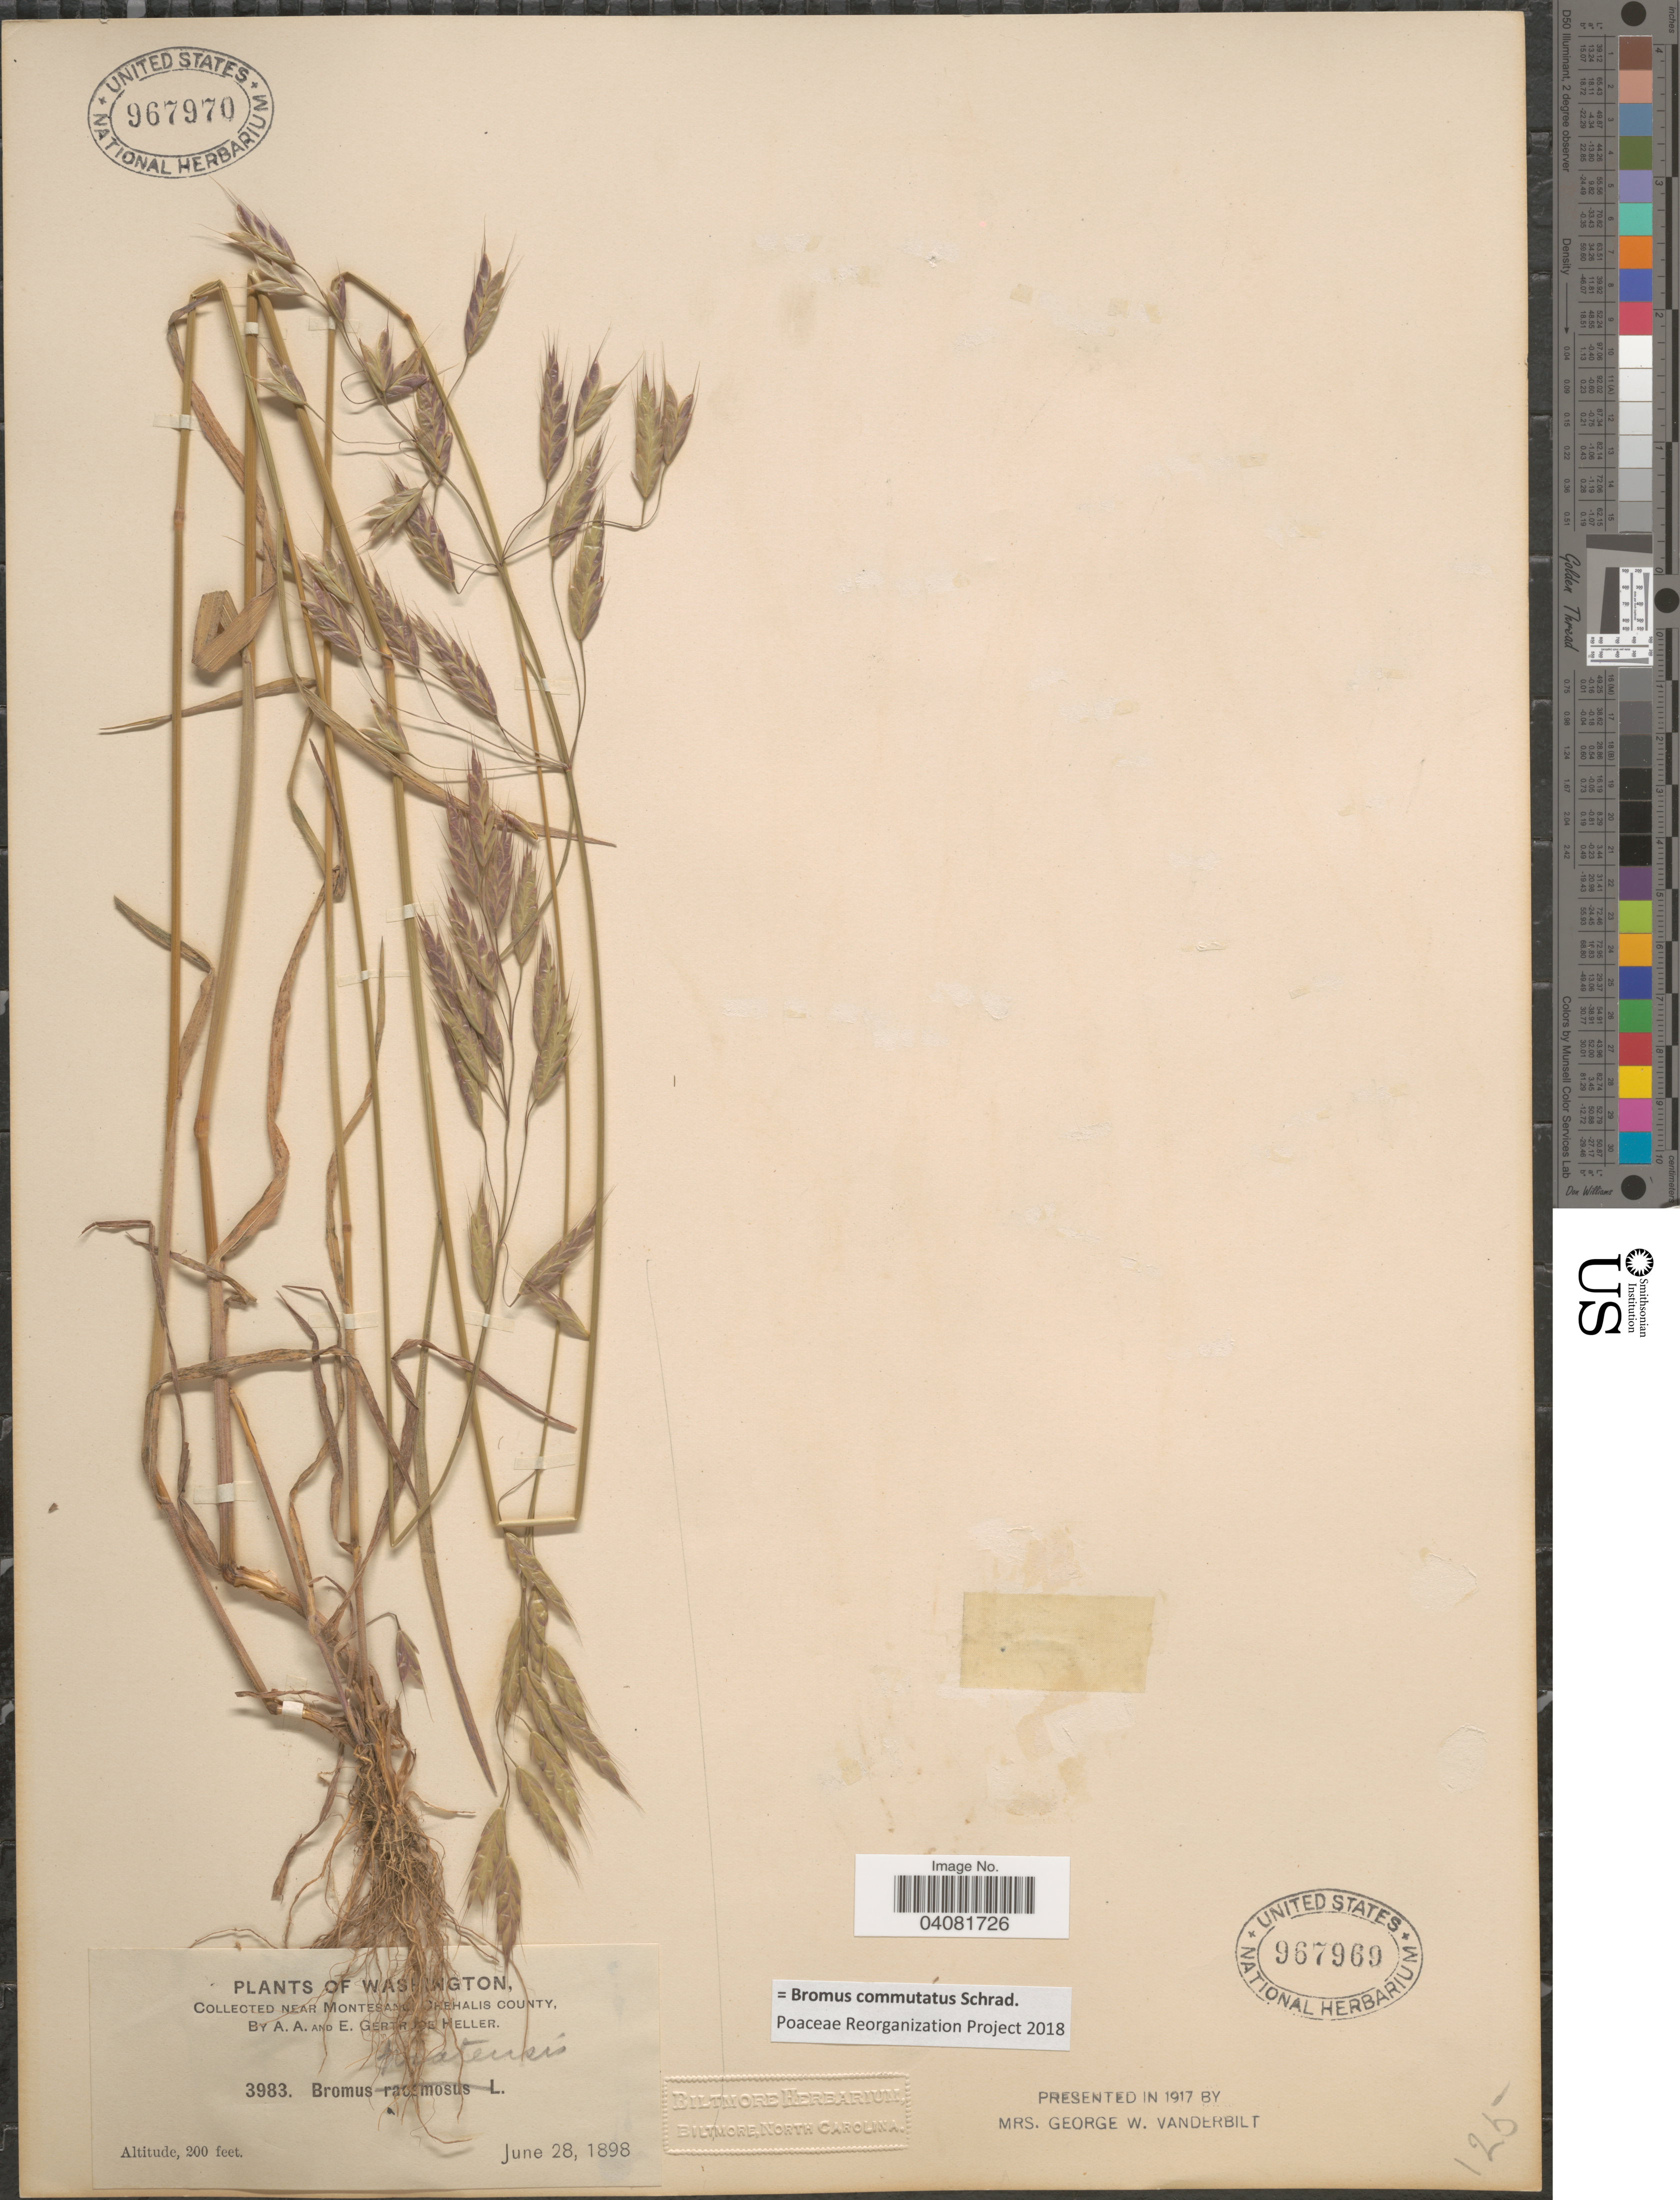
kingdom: Plantae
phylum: Tracheophyta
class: Liliopsida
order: Poales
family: Poaceae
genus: Bromus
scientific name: Bromus commutatus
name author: Schrad.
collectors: A. A. Heller & E. G. Heller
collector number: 3983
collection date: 1898-06-28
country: United States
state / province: Washington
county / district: Grays Harbor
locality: Near Montesano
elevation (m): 61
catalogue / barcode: US 967970